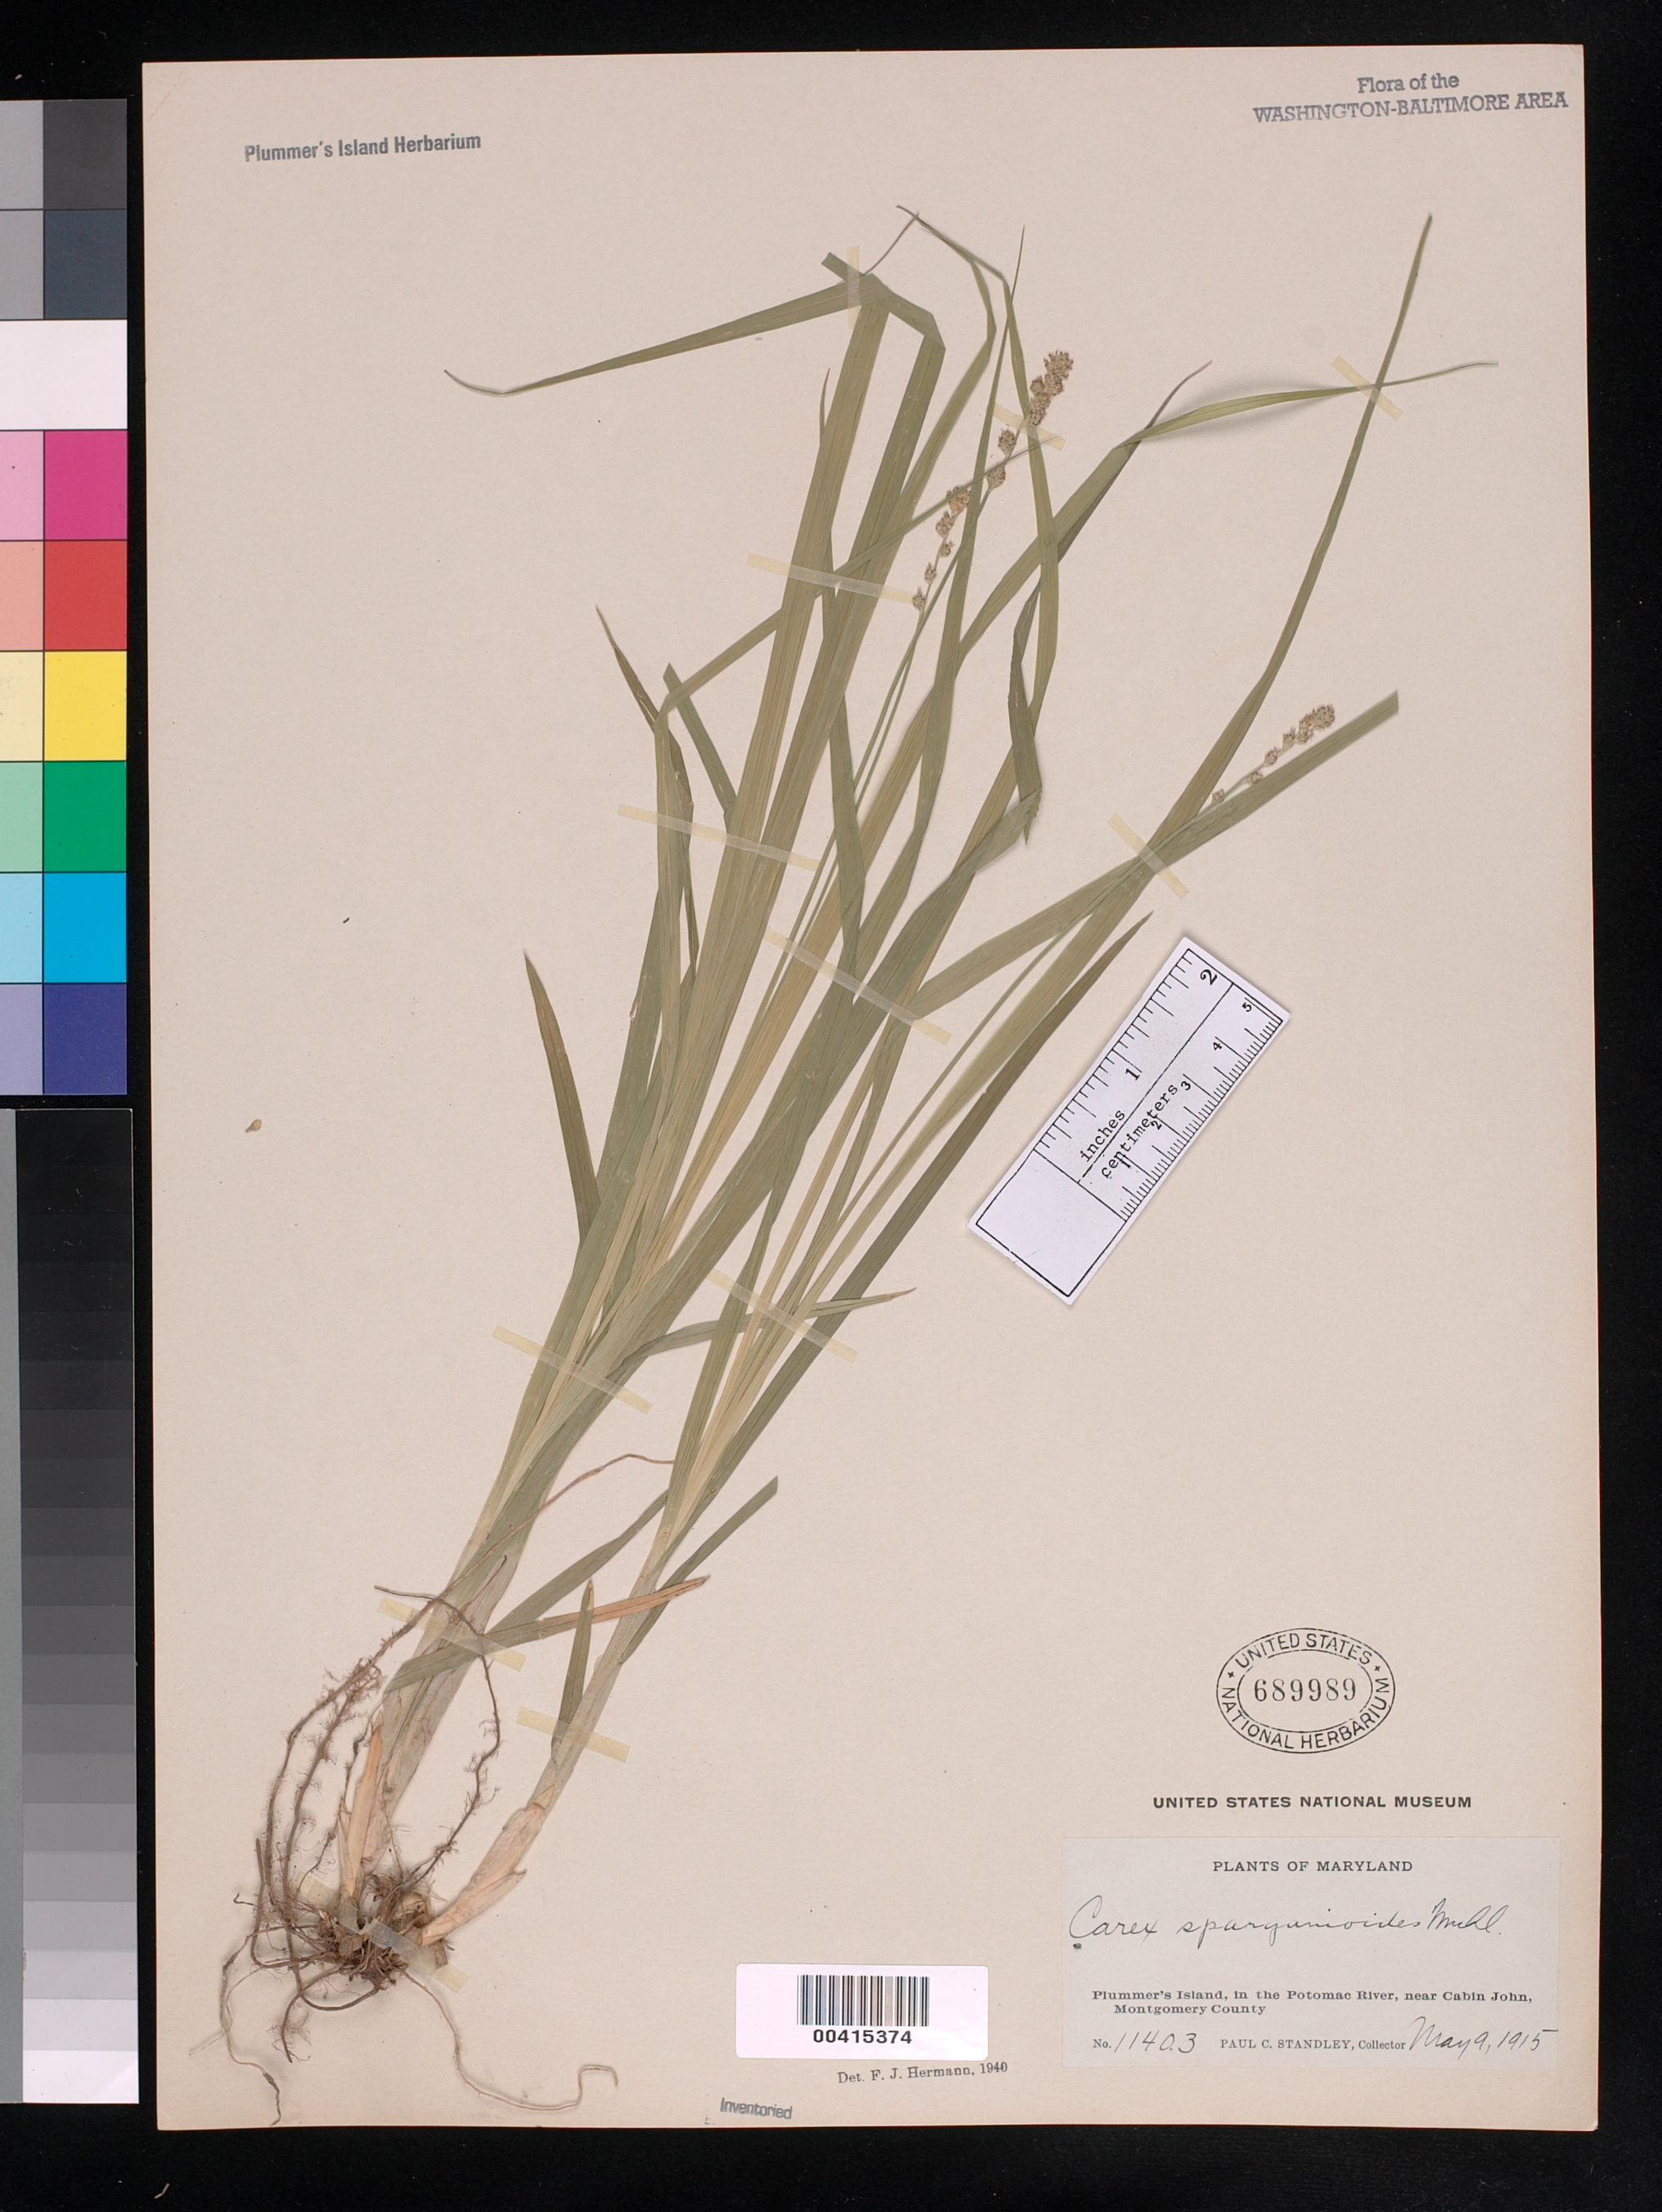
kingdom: Plantae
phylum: Tracheophyta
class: Liliopsida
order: Poales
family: Cyperaceae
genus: Carex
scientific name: Carex sparganioides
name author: Muhl. ex Willd.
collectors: P. C. Standley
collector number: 11403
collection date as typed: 09 May 1915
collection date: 1915-05-09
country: United States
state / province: Maryland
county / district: Montgomery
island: Plummers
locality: Plummer's Island Plummers Island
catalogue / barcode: US 689989